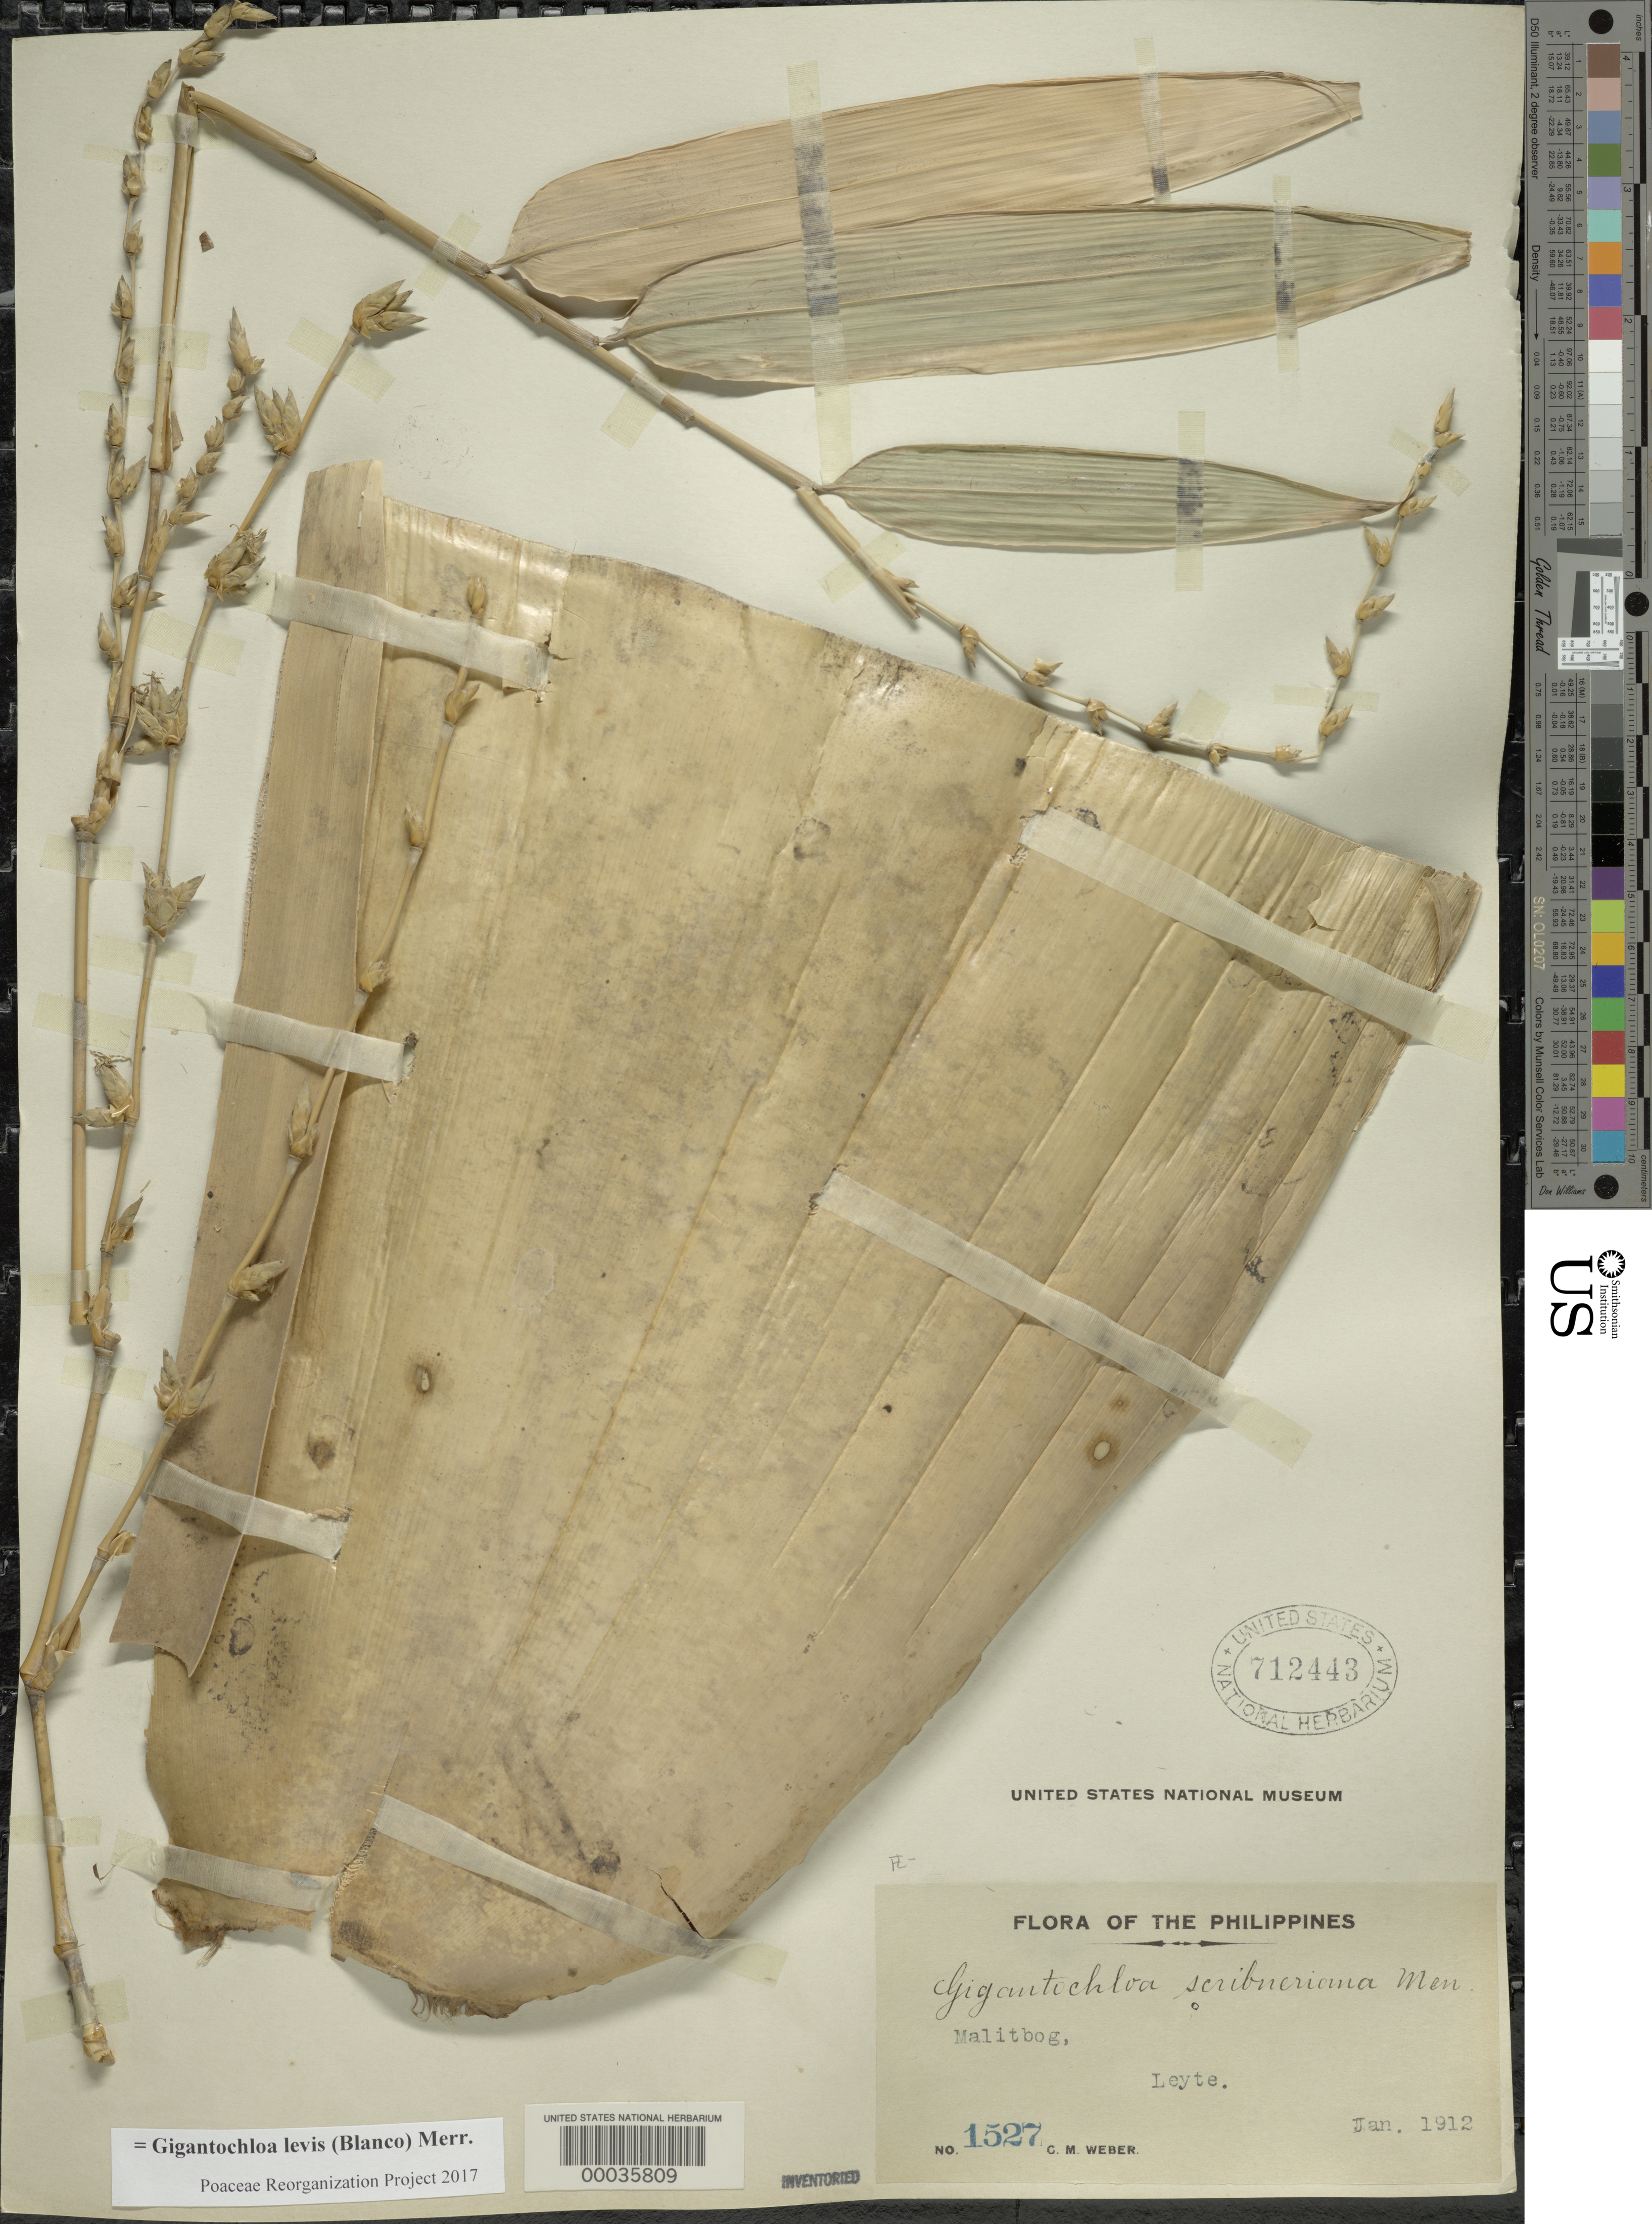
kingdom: Plantae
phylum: Tracheophyta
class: Liliopsida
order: Poales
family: Poaceae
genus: Gigantochloa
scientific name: Gigantochloa levis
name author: (Blanco) Merr.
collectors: C. M. Weber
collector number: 1527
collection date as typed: Jan 1912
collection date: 1912-01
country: Philippines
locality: Malitbog, leyte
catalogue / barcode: US 712443